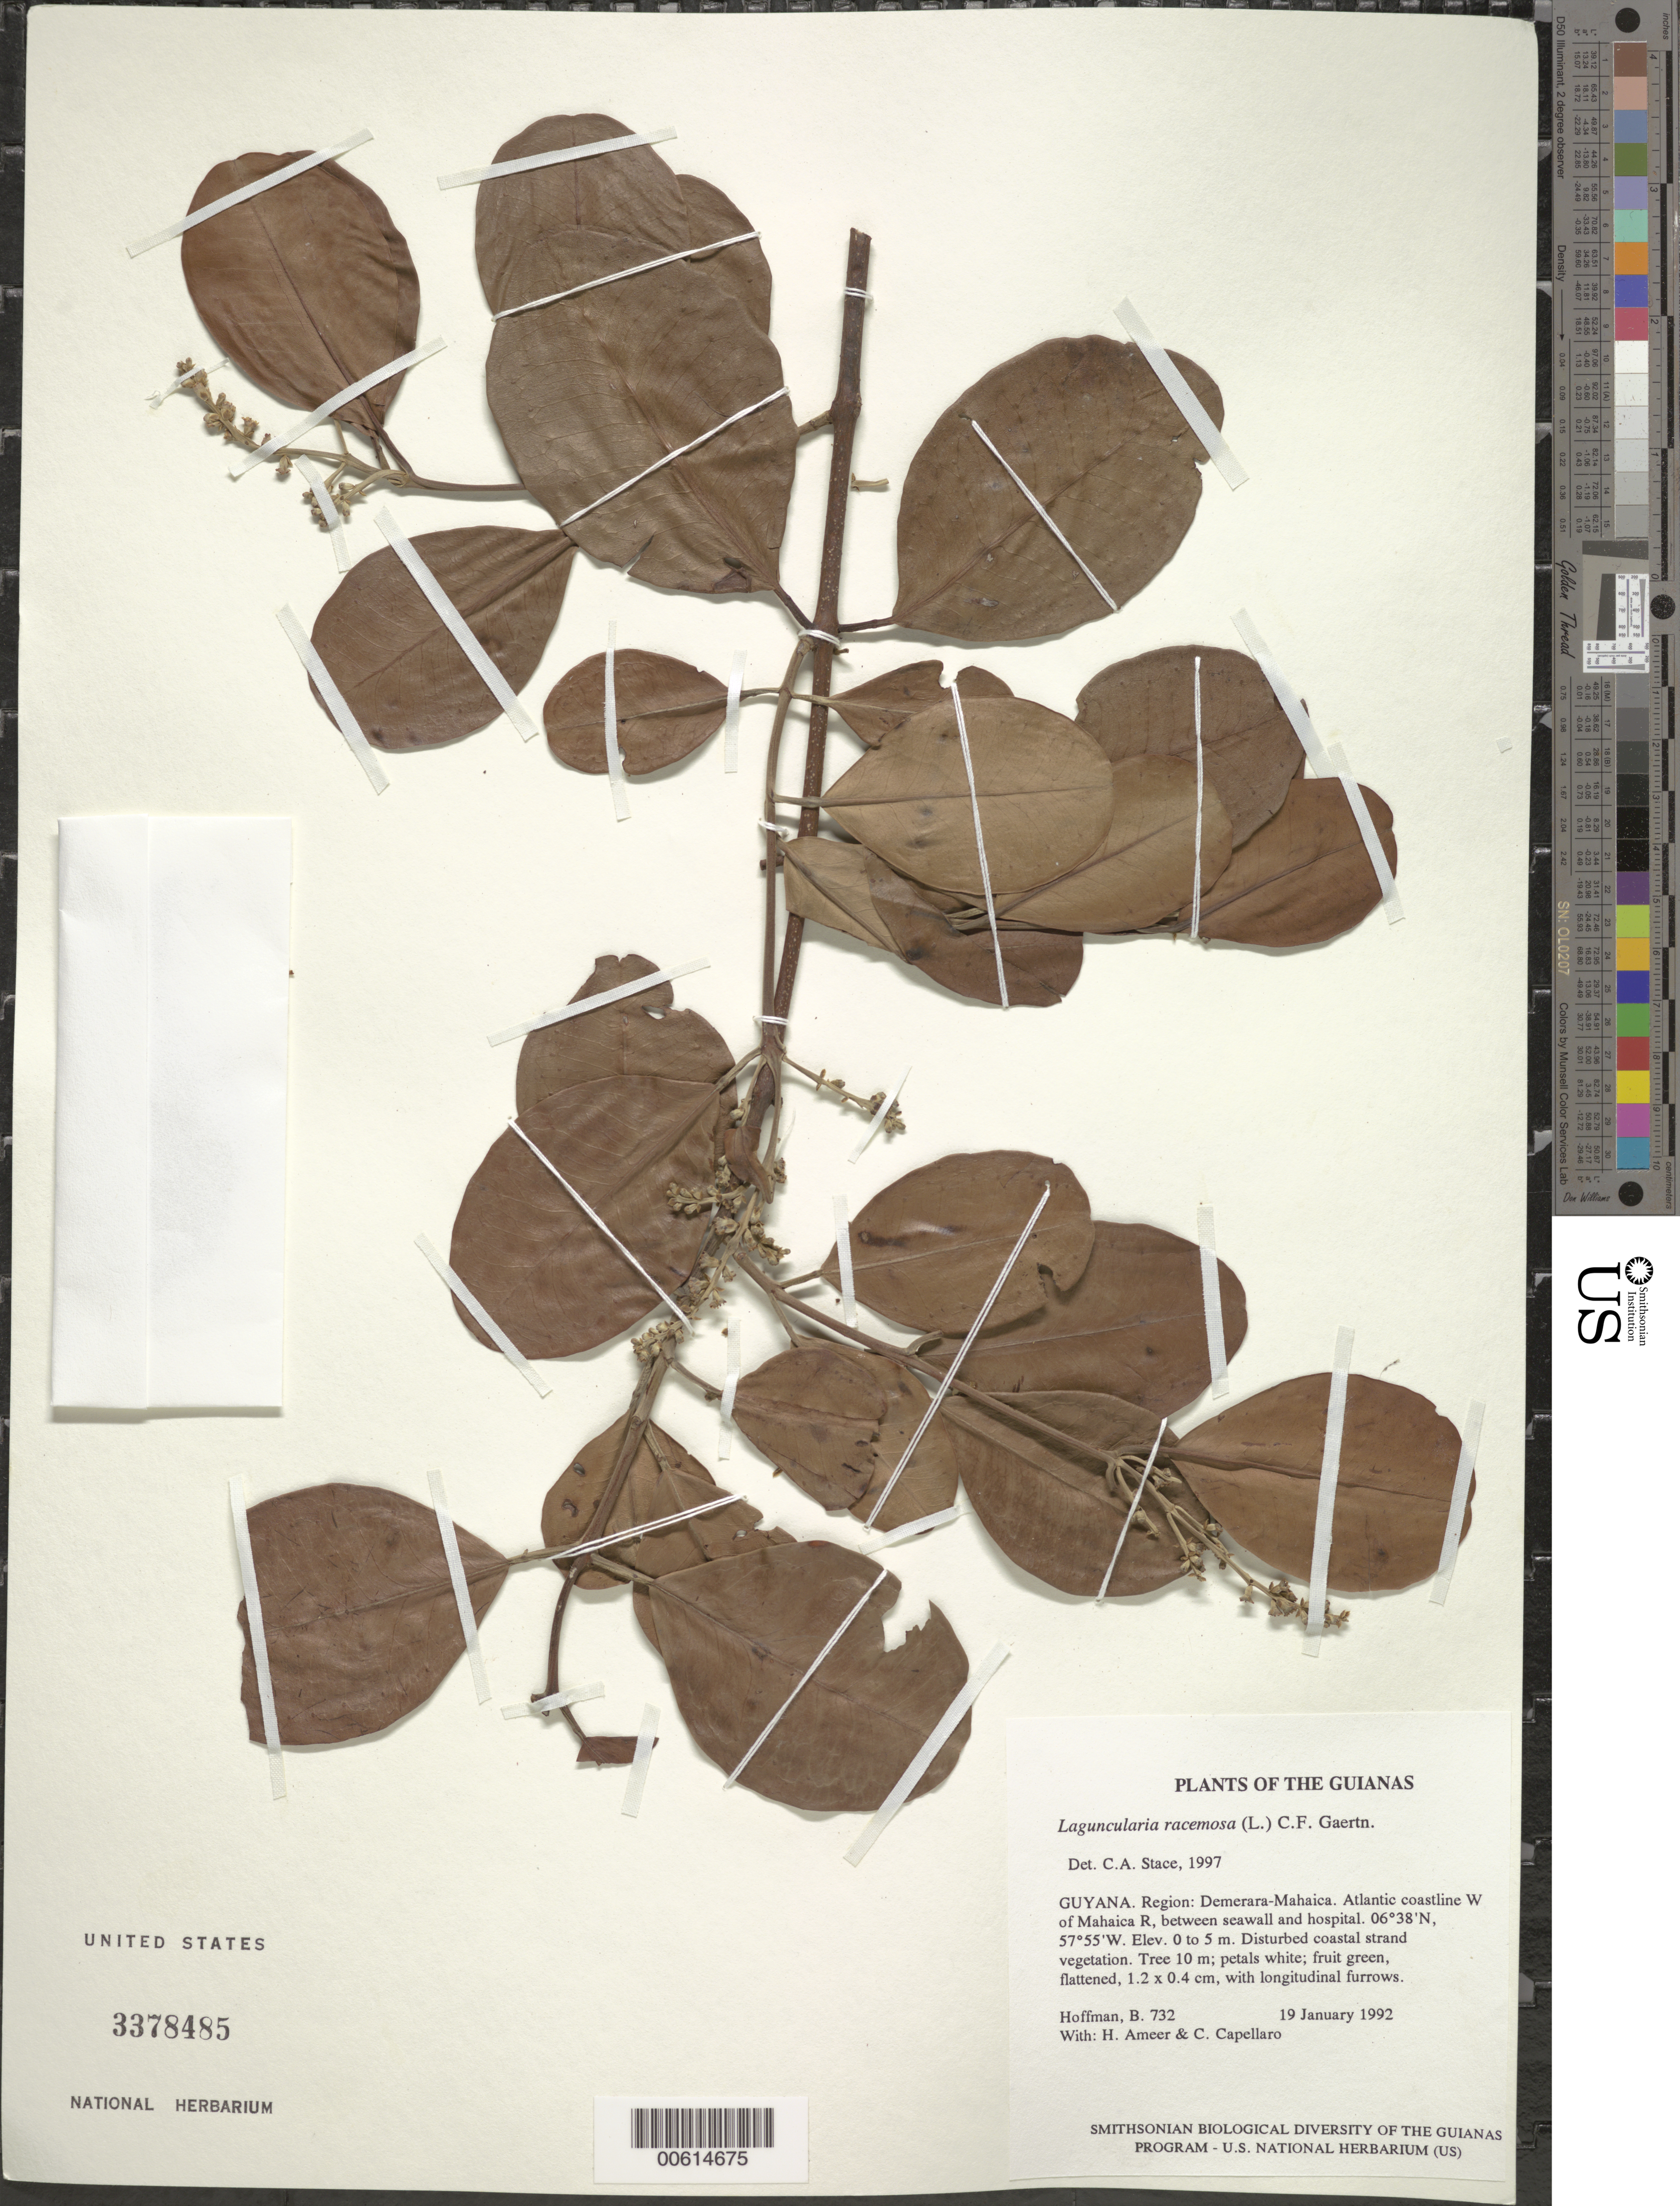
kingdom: Plantae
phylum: Tracheophyta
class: Magnoliopsida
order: Myrtales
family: Combretaceae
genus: Laguncularia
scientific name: Laguncularia racemosa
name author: (L.) C.F. Gaertn.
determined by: Stace, C. A.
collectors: B. Hoffman, H. Ameer & C. Capellaro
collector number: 732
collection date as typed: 19 January 1992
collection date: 1992-01-19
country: Guyana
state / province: Demerara-Mahaica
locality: Atlantic coastline W of Mahaica R., between seawall and hospital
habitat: Disturbed coastal strand vegetation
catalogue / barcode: US 3378485